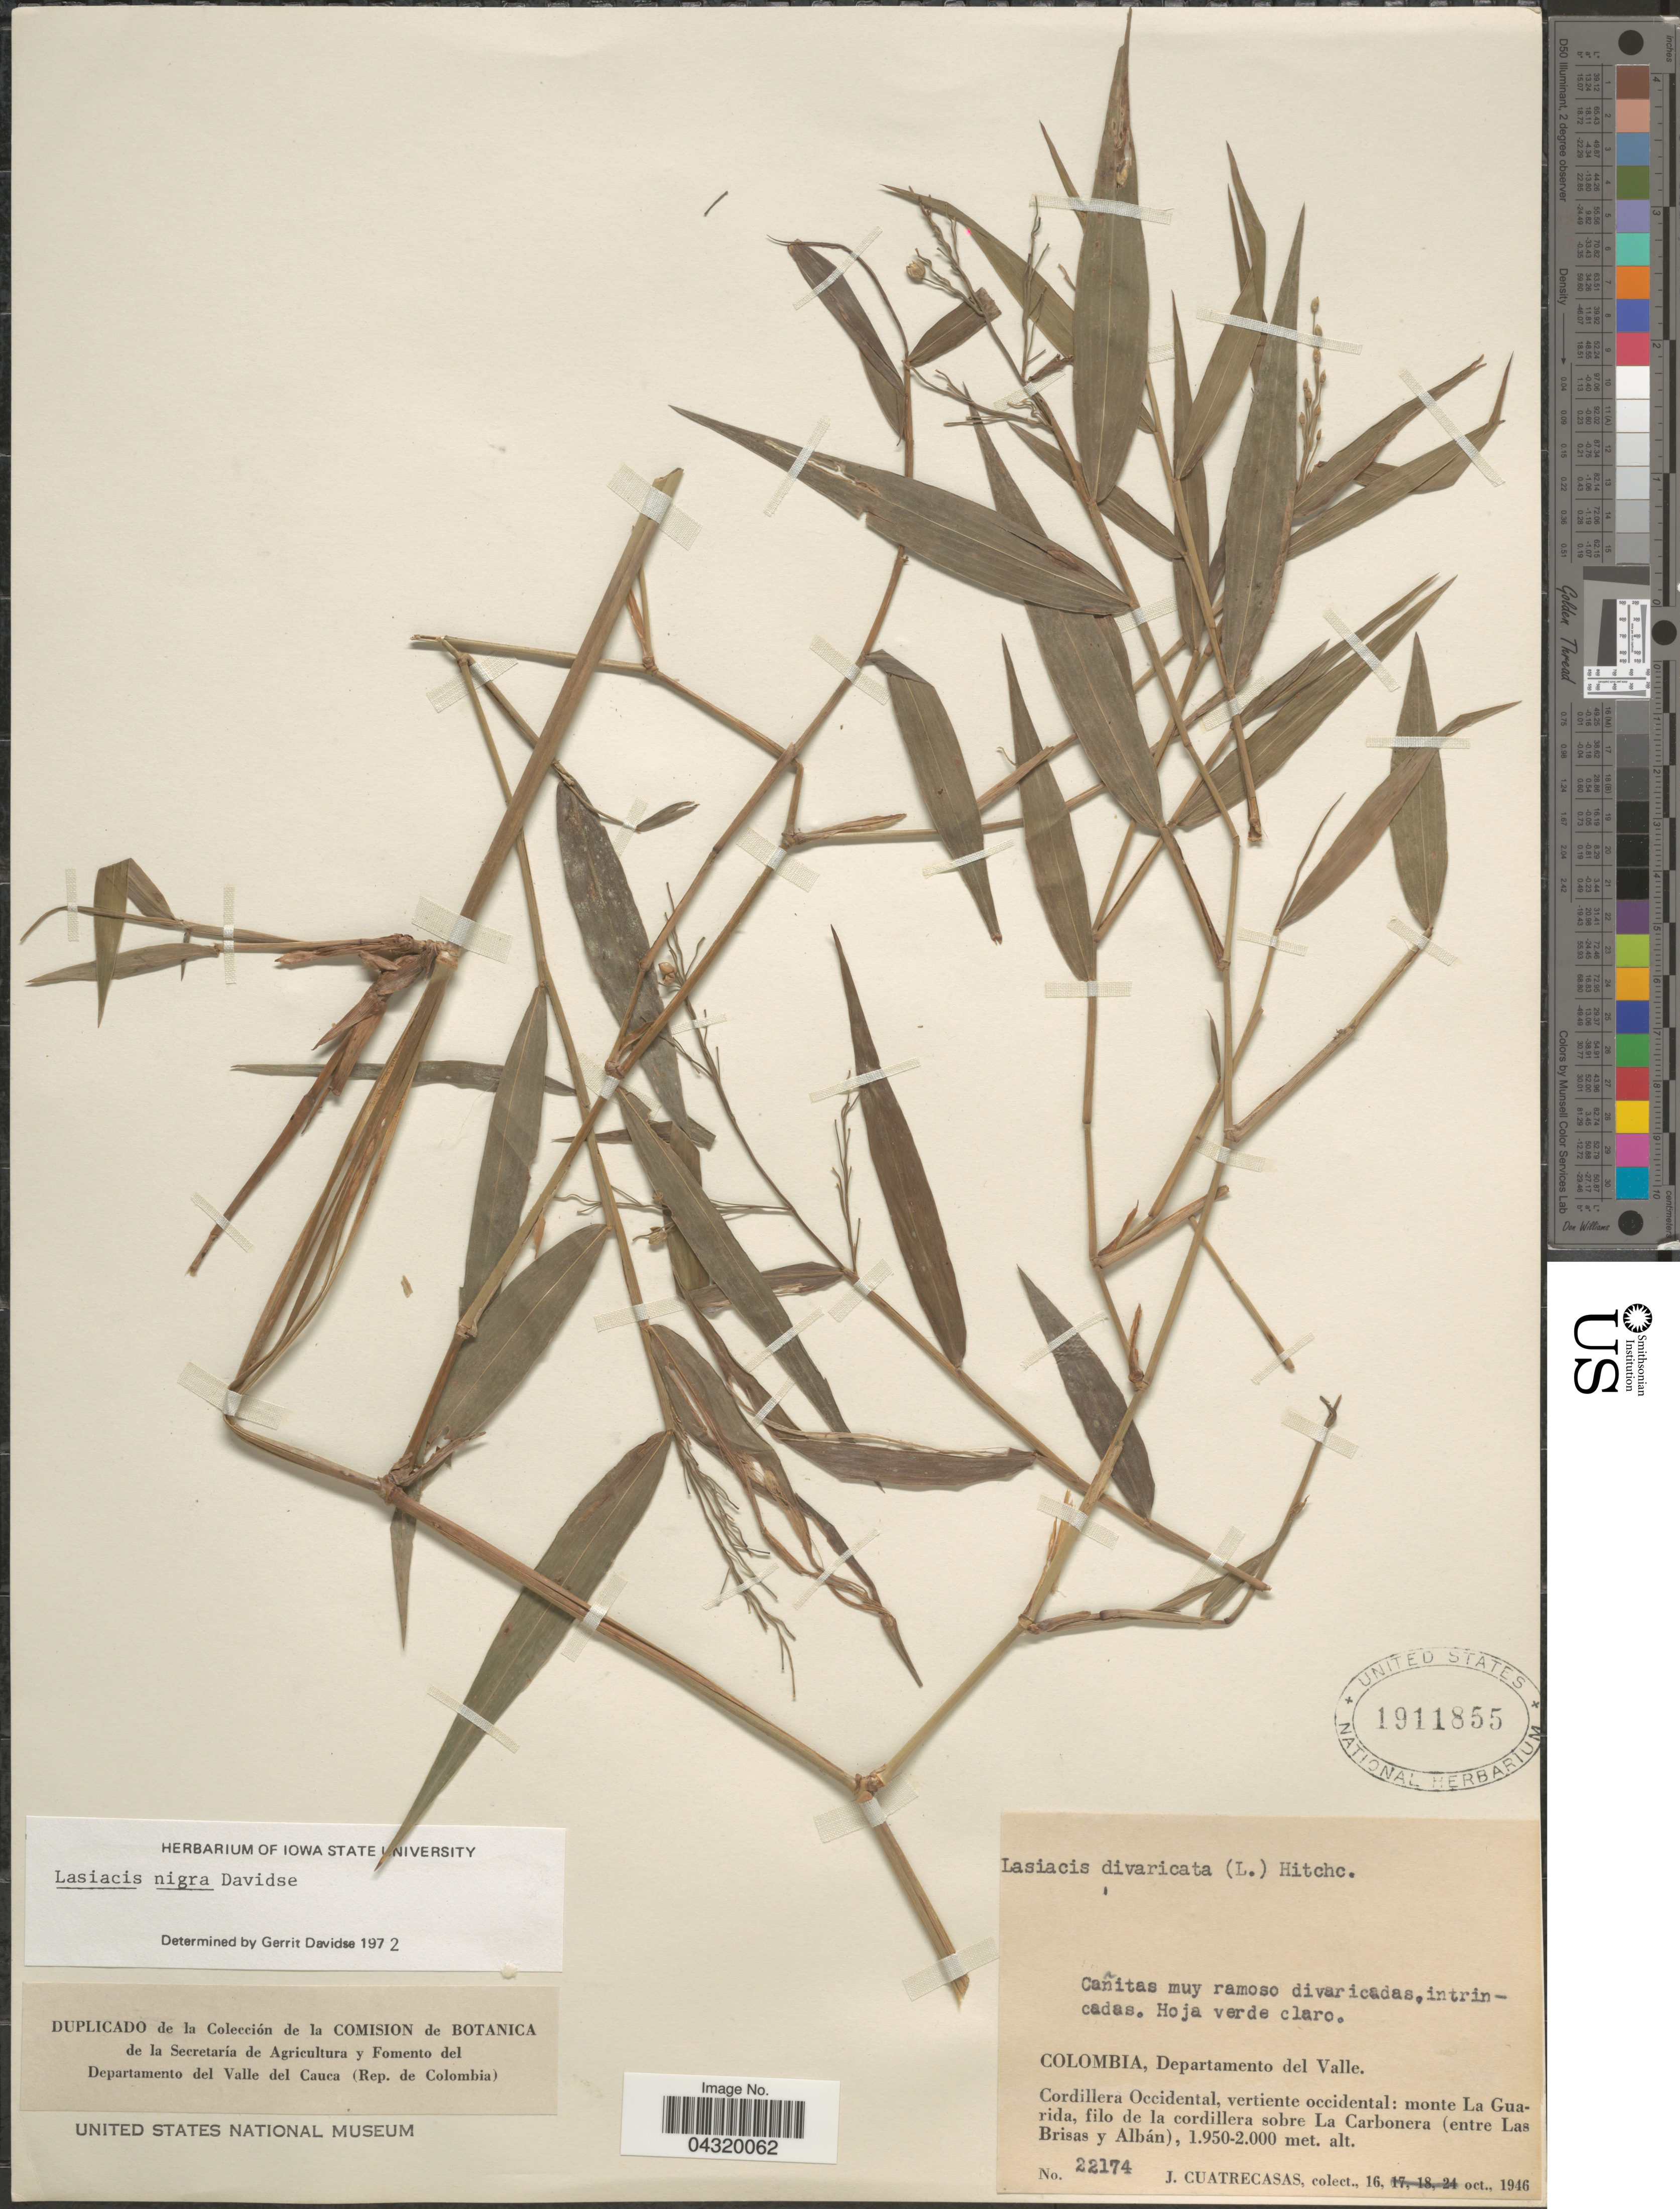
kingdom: Plantae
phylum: Tracheophyta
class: Liliopsida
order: Poales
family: Poaceae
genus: Lasiacis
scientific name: Lasiacis nigra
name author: Davidse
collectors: J. Cuatrecasas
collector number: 22174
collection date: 1946-10-16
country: Colombia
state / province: Valle del Cauca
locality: Departamento del Valle. Cordillera Occidental, vertiente occidental: monte La Guarida, filo de la cordillera sobre La Carbonera (entre Las Brisas y Albán).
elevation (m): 1950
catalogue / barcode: US 1911855